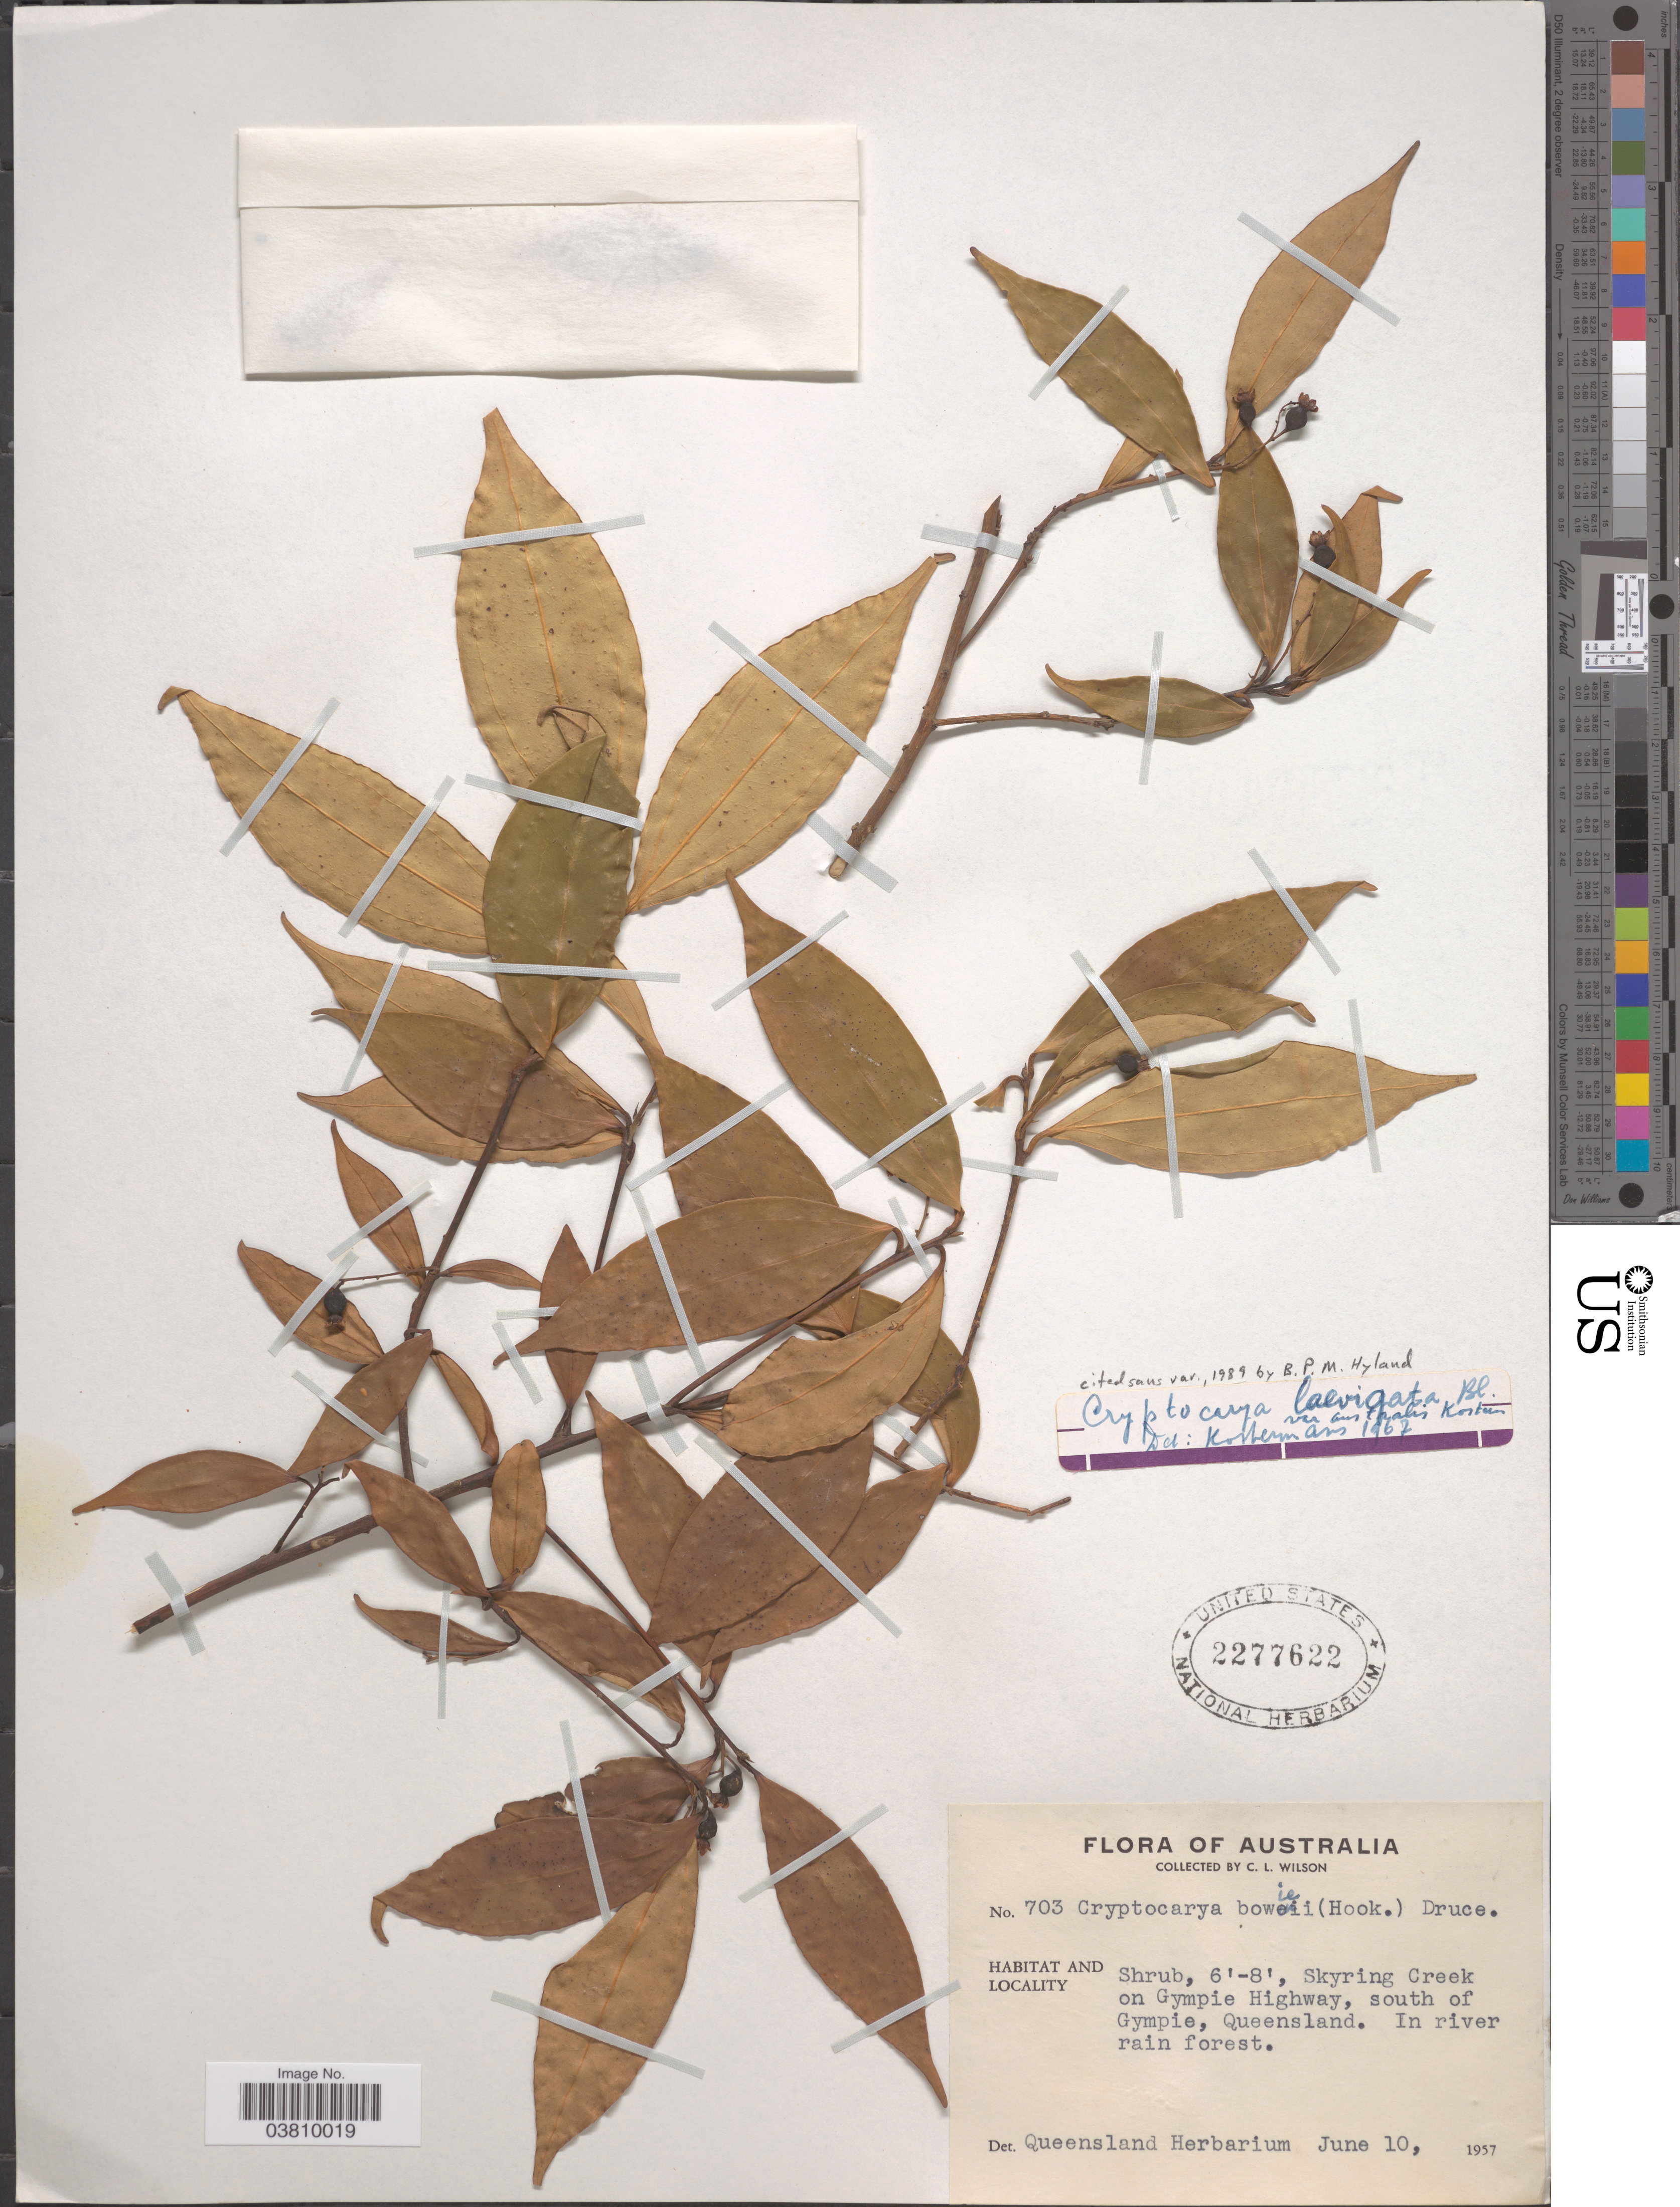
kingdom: Plantae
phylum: Tracheophyta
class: Magnoliopsida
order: Laurales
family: Lauraceae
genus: Cryptocarya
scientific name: Cryptocarya laevigata Elmer, nom illeg., non Blume (1825)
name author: Elmer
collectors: C. L. Wilson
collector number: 703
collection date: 1957-06-10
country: Australia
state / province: Queensland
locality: Skyring Creek on Gympie Highway, south of Gympie.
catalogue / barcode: US 2277622